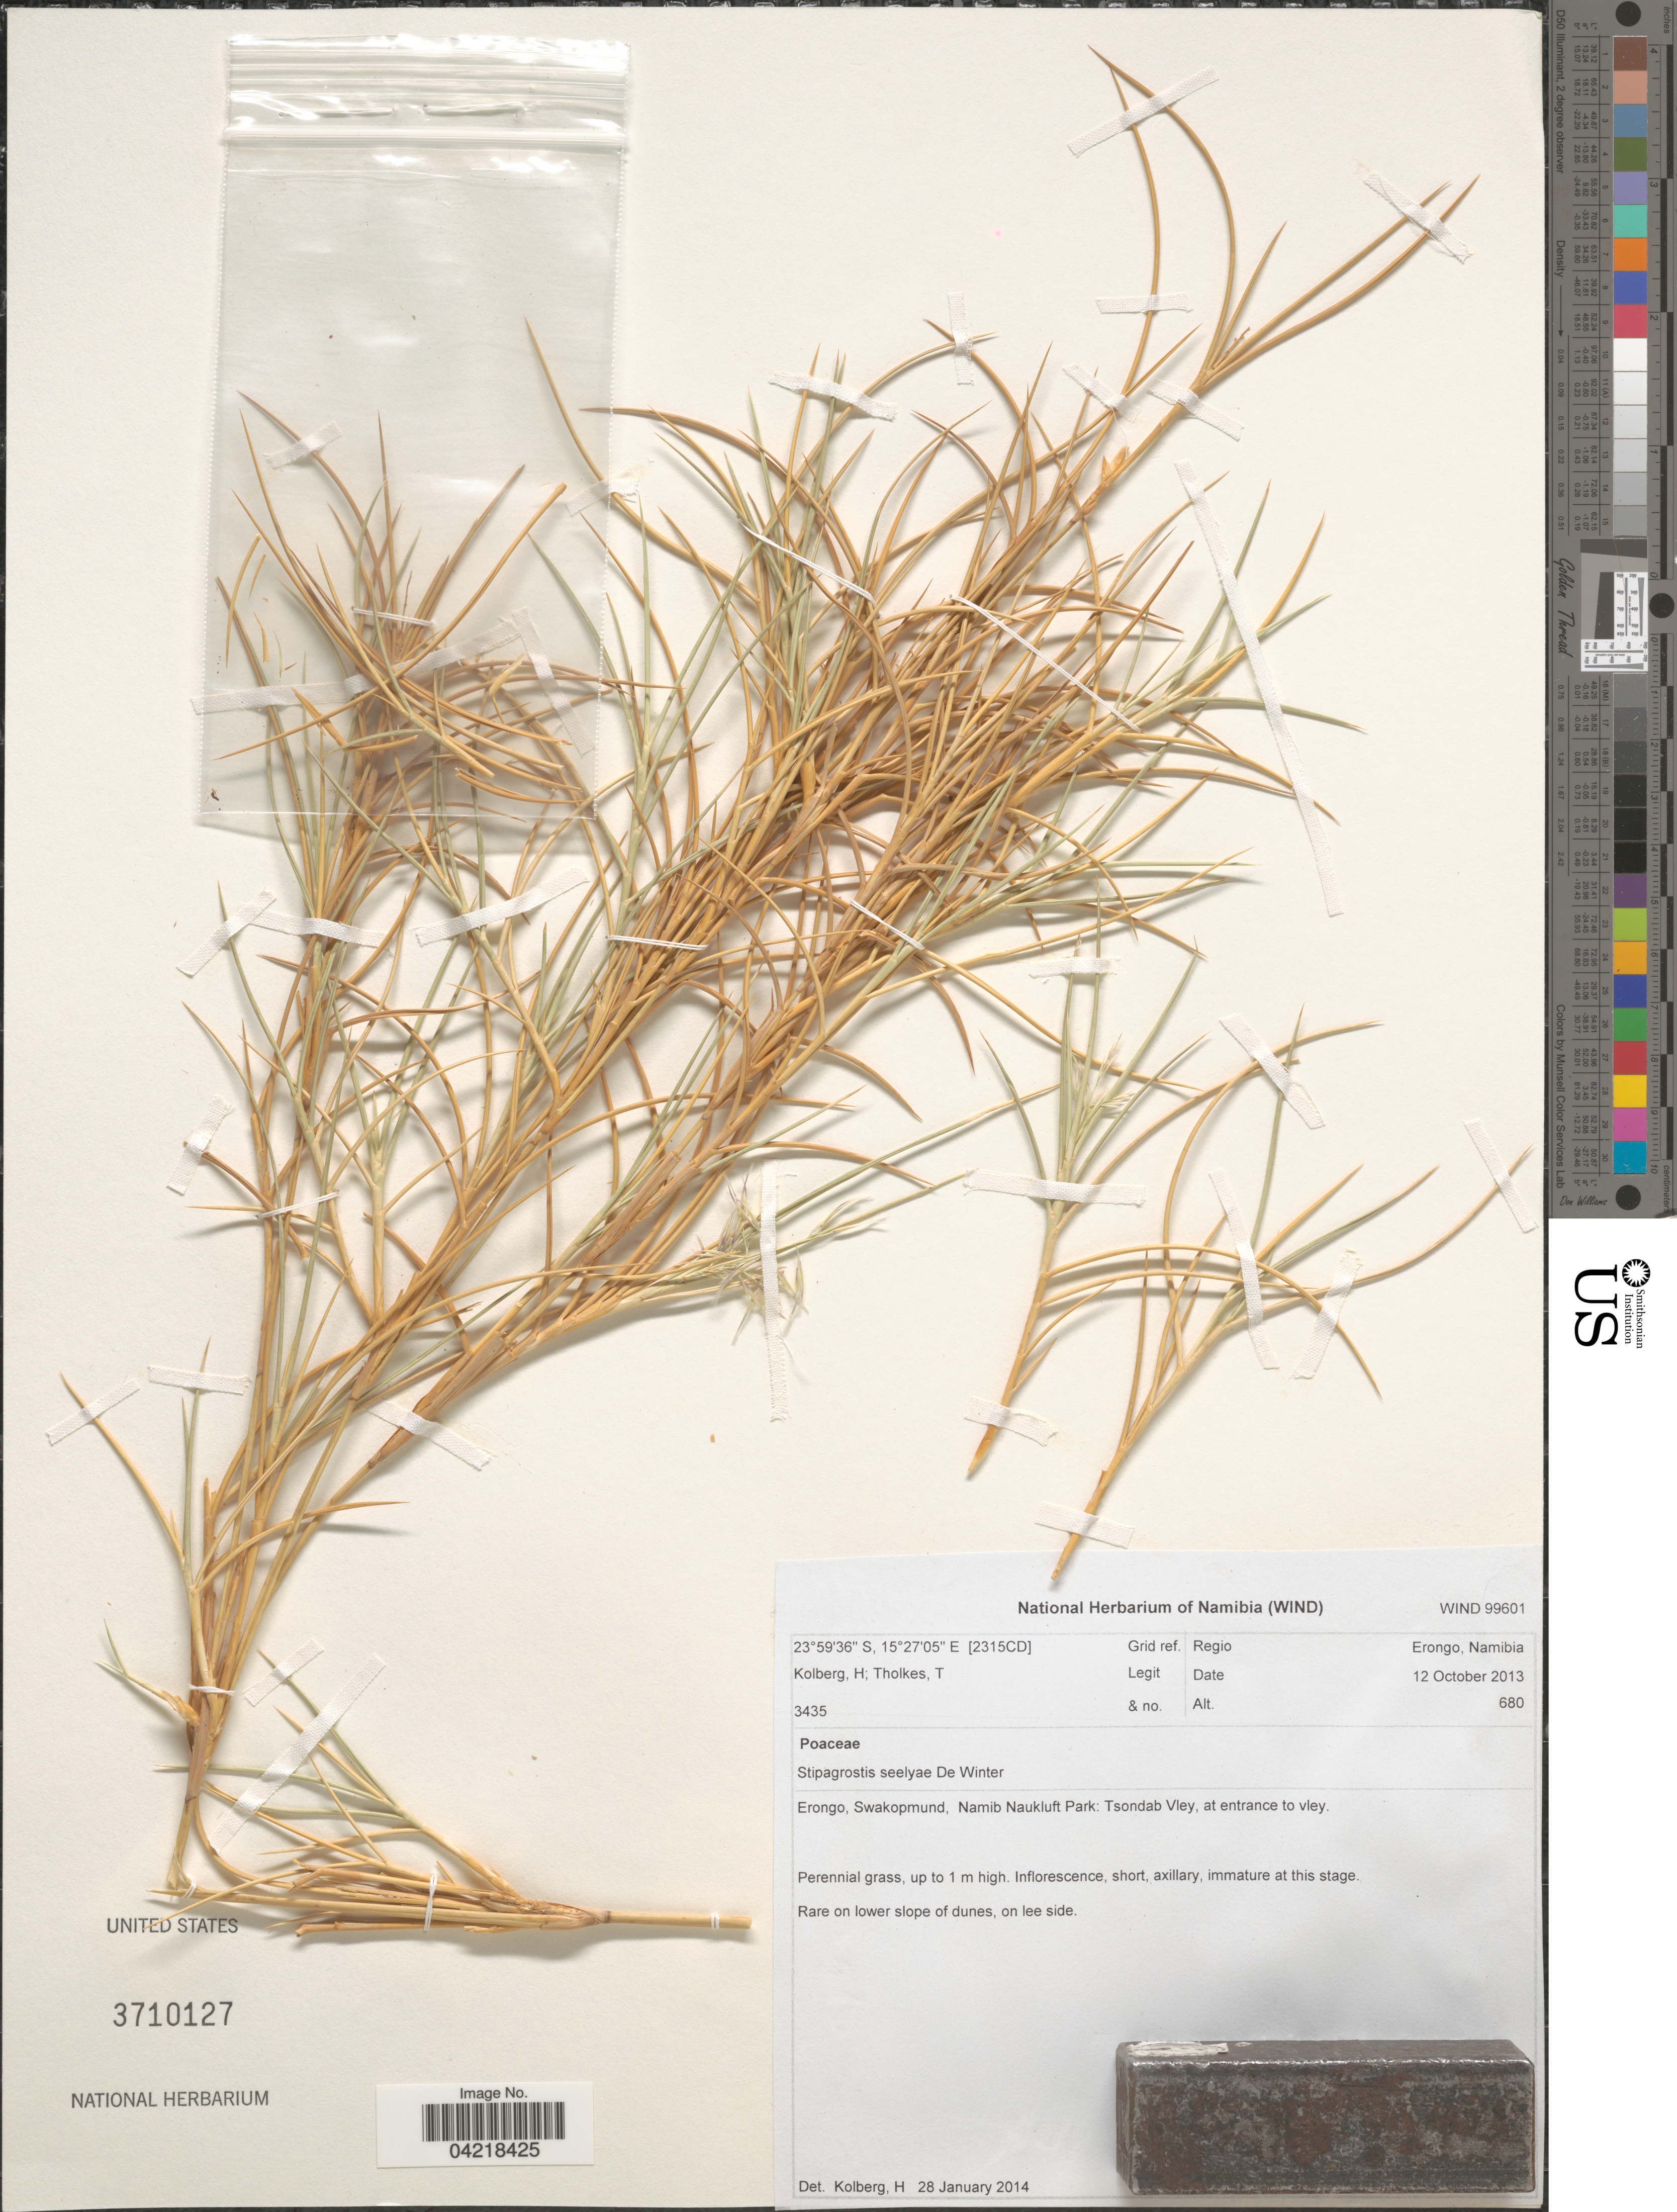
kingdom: Plantae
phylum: Tracheophyta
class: Liliopsida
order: Poales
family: Poaceae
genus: Stipagrostis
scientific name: Stipagrostis seelyae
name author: De Winter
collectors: H. H. Kolberg & T. Tholkes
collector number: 3435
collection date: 2013-10-12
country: Namibia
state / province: Erongo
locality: Grid ref. [2315CD]. Regio Erongo, Namibia. Erongo, Swakopmund, Namib Naukluft Park: Tsondab Vley, at entrance to vley.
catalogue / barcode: US 3710127